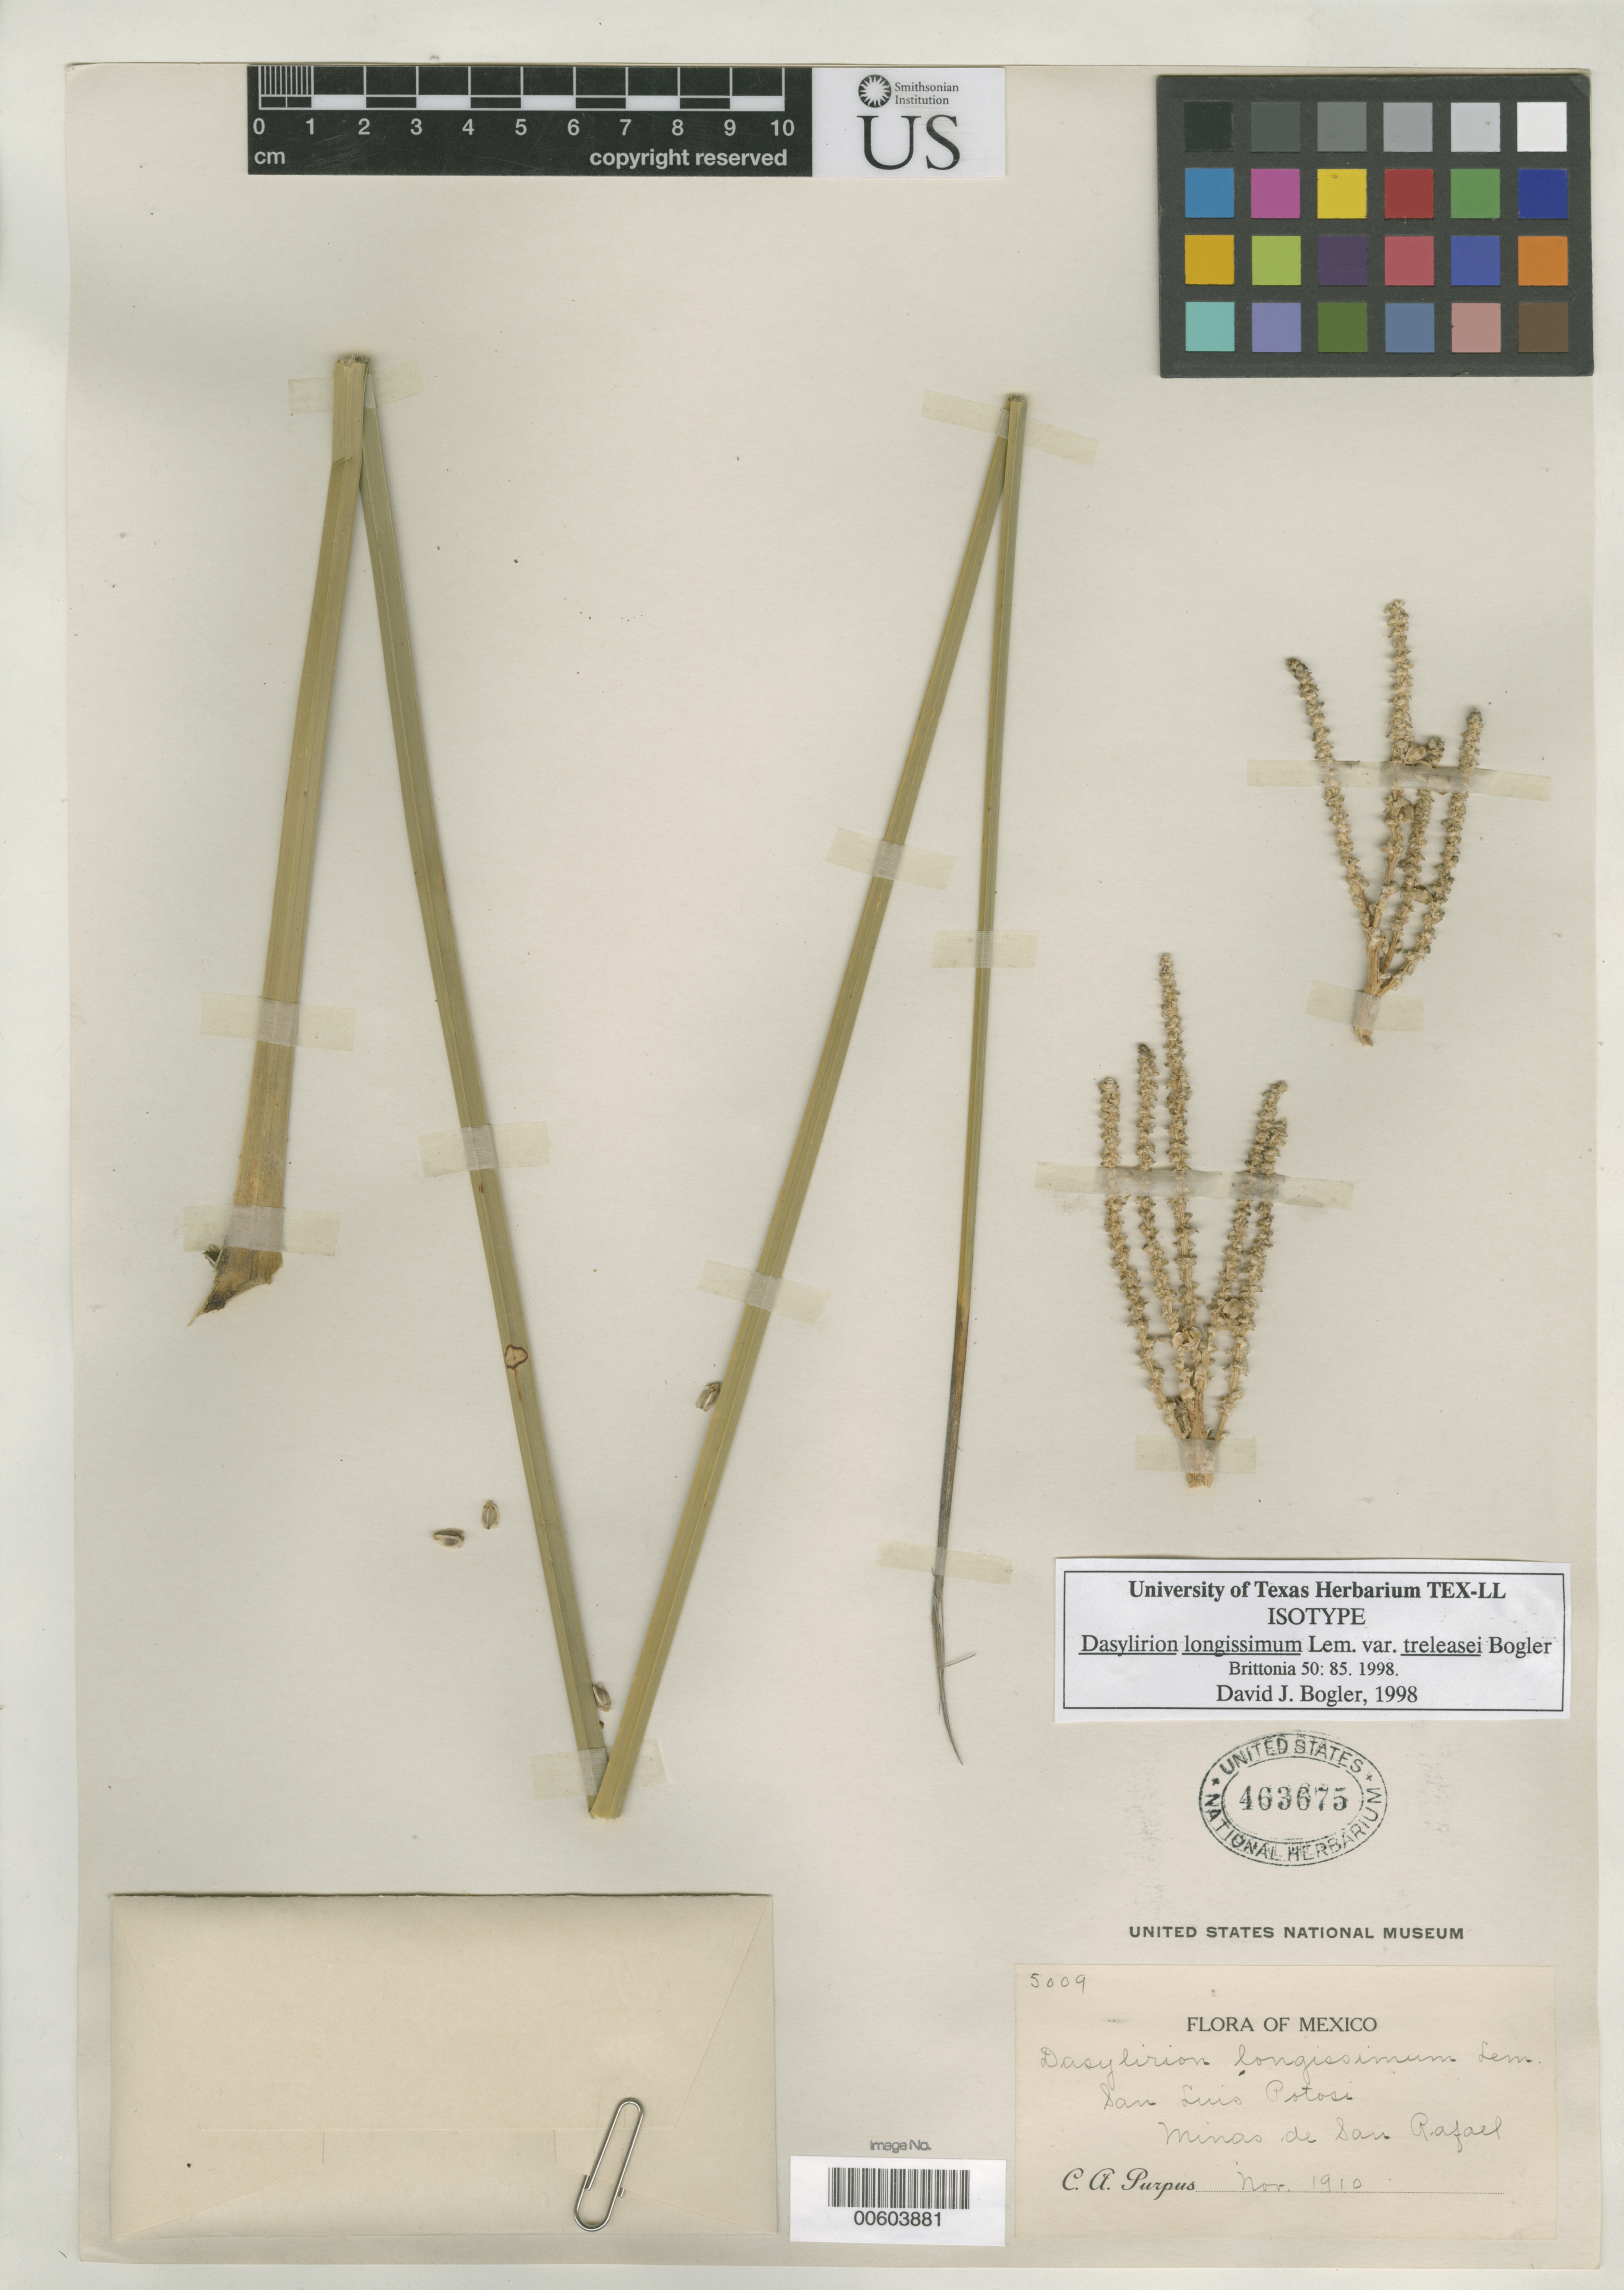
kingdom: Plantae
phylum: Tracheophyta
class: Liliopsida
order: Asparagales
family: Asparagaceae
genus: Dasylirion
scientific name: Dasylirion longissimum var. treleasei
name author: Bogler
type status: Isotype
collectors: C. A. Purpus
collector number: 5009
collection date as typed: Nov 1910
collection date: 1910-11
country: Mexico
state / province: San Luis Potosi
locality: Minas de San Rafael.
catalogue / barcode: US 463675